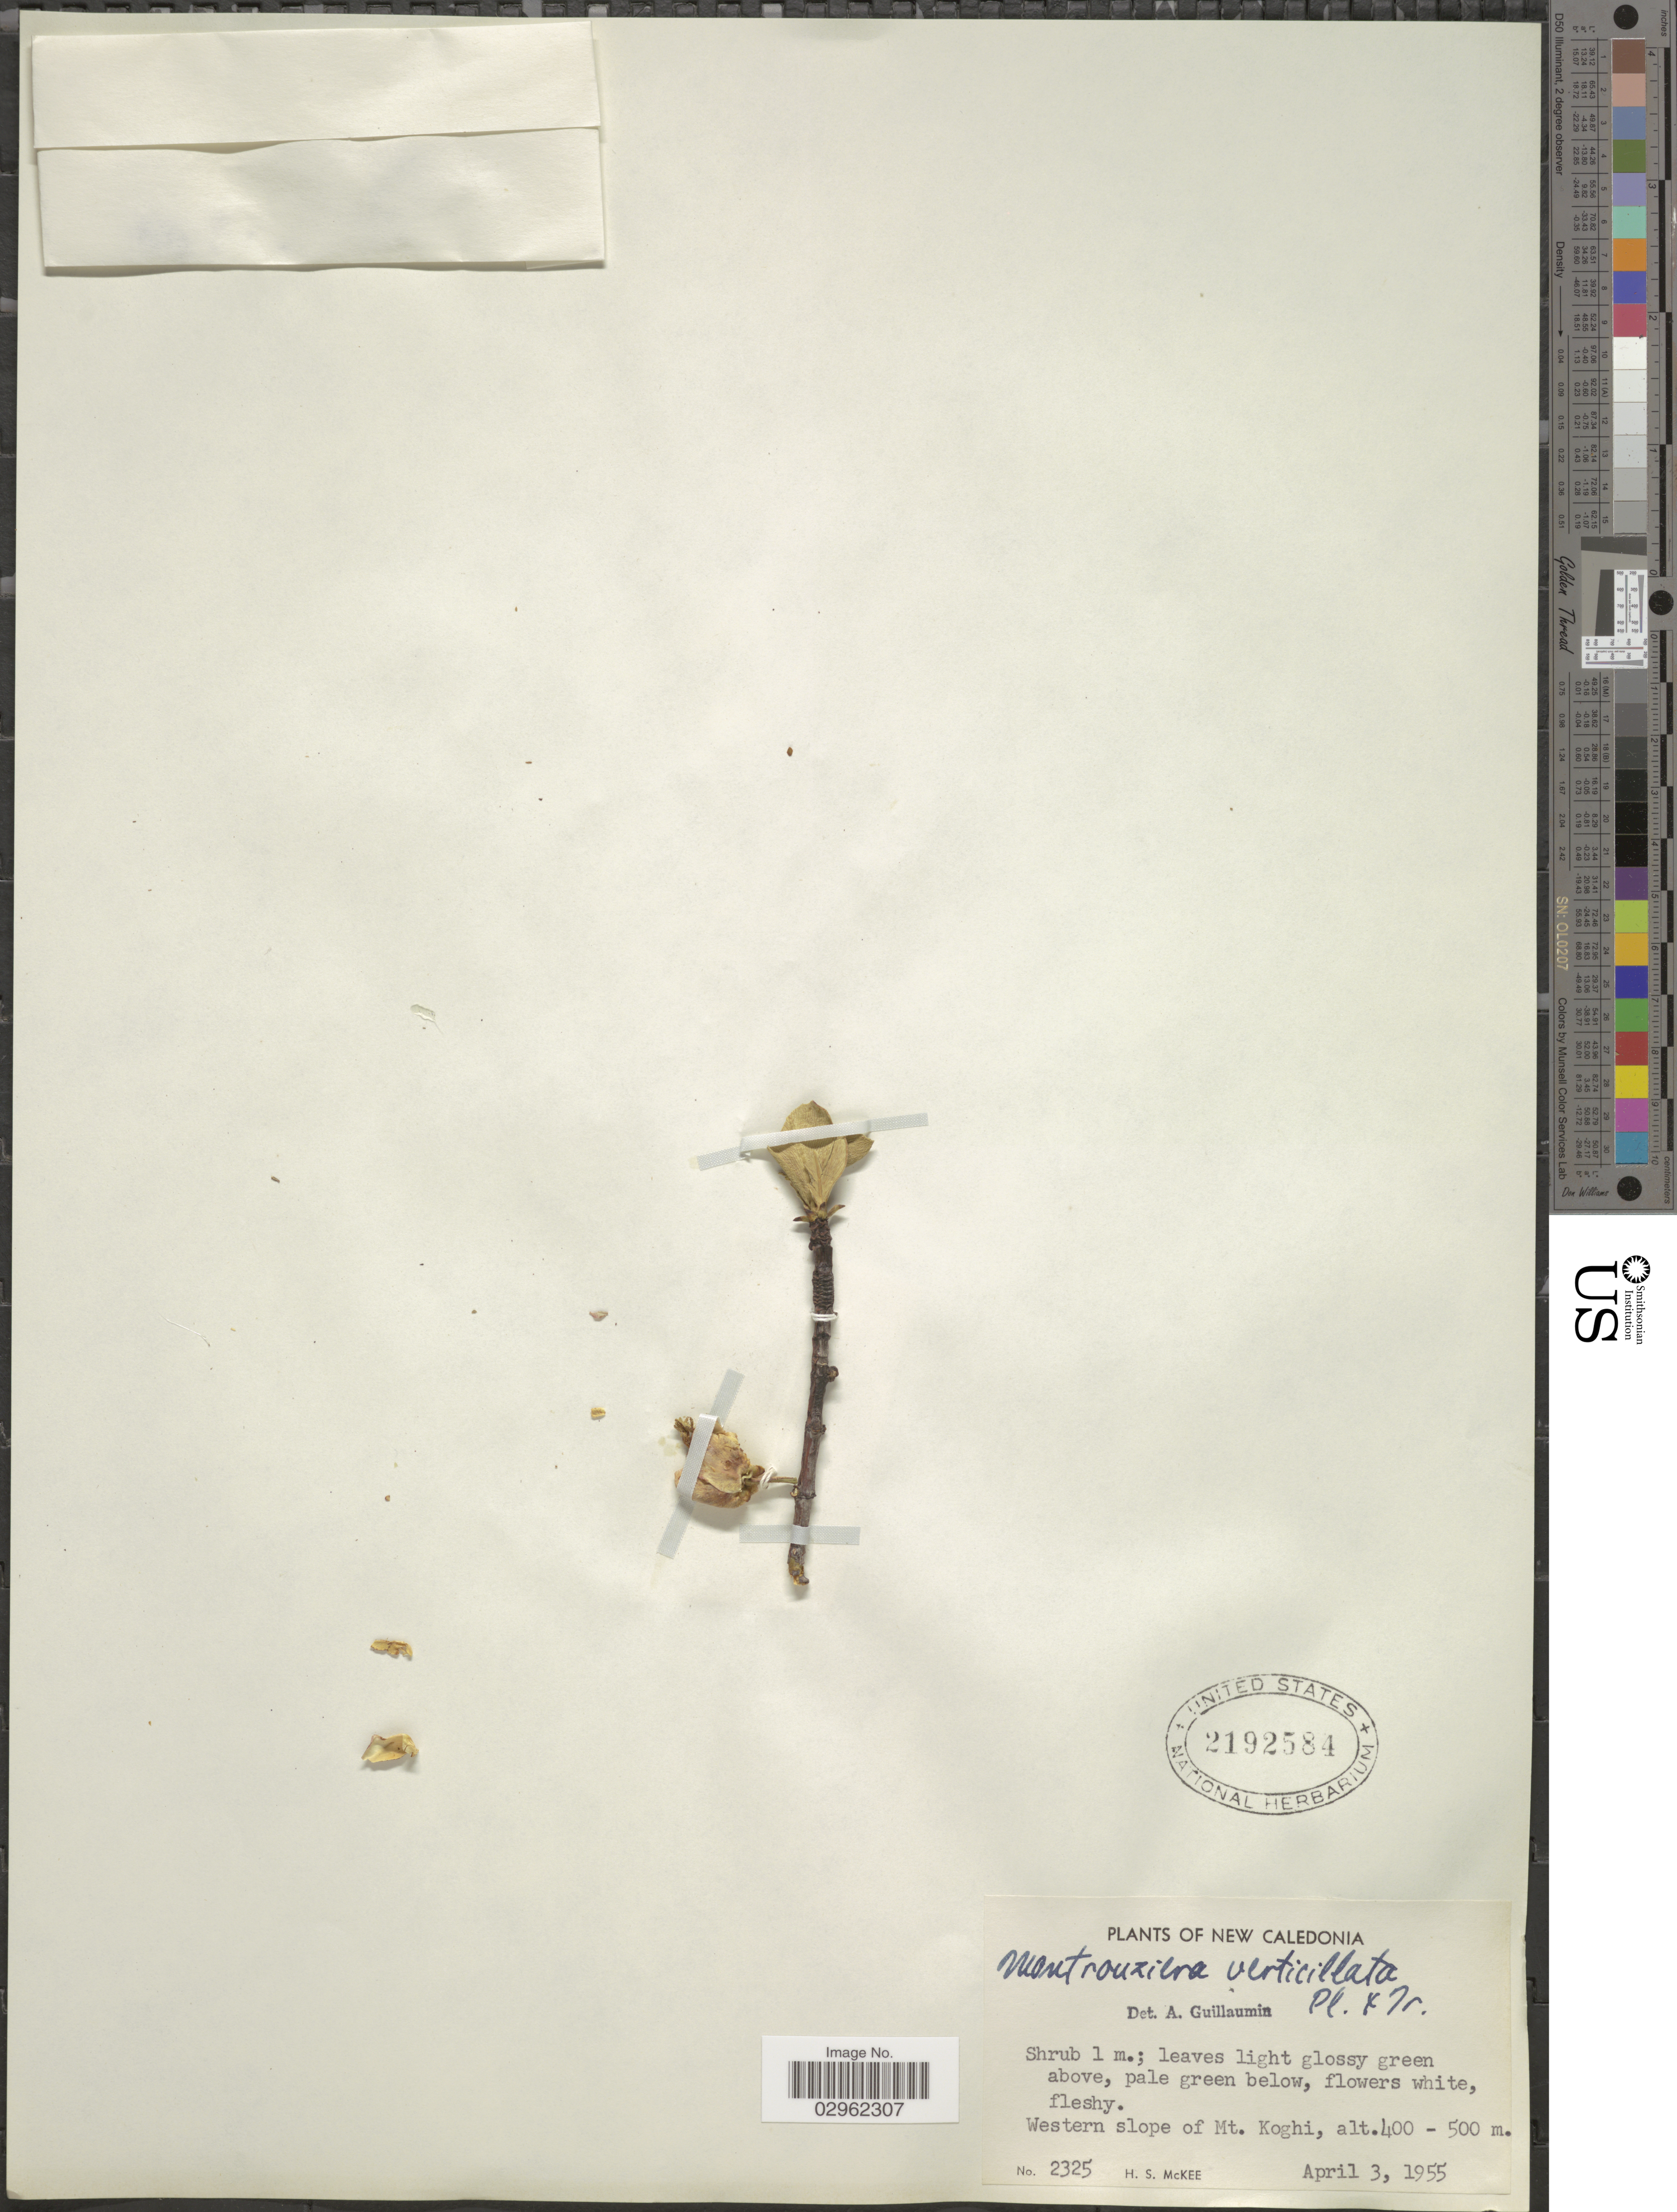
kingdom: Plantae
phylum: Tracheophyta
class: Magnoliopsida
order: Malpighiales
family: Clusiaceae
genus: Montrouziera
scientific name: Montrouziera verticillata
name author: Planch. & Triana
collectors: H. S. McKee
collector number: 2325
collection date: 1955-04-03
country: New Caledonia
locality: Western slope of Mt. Koghi.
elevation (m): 400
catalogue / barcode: US 2192584